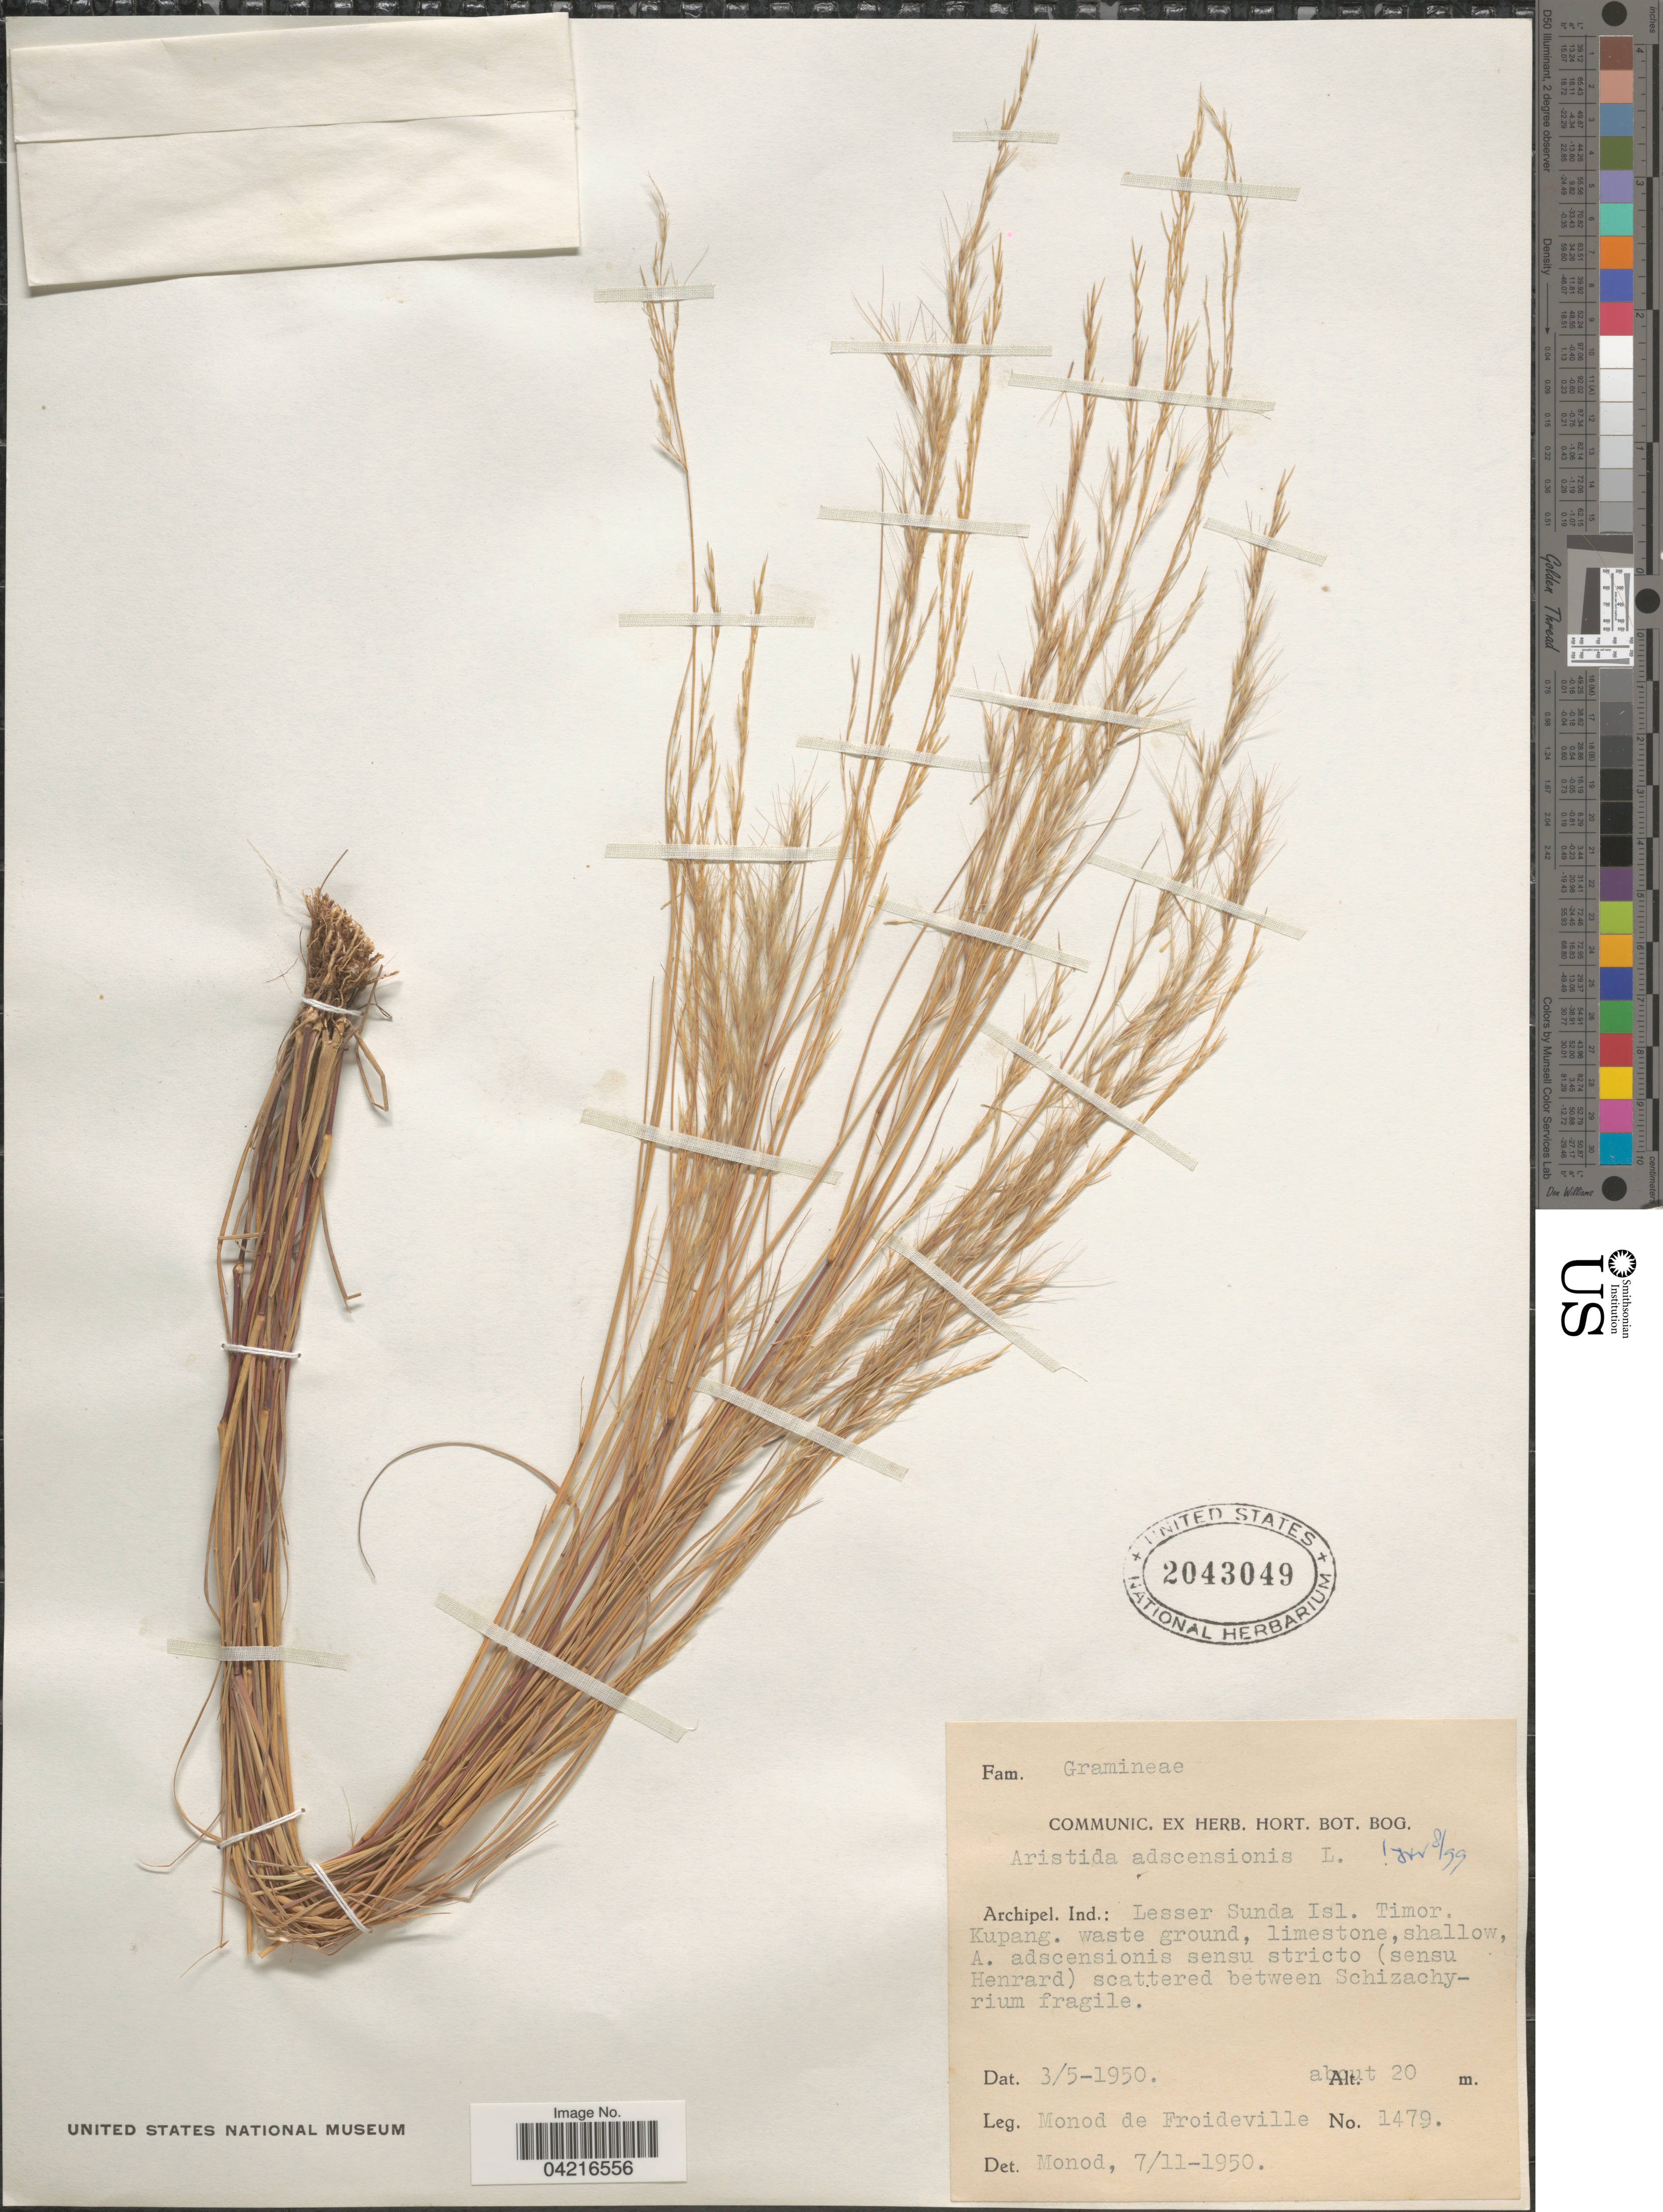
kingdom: Plantae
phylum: Tracheophyta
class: Liliopsida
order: Poales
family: Poaceae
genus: Aristida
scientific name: Aristida adscensionis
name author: L.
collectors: C. Monod de Froideville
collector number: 1479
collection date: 1950-05-03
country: Indonesia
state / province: Nusa Tenggara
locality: Archipel. Ind.: Lesser Sunda Isl. Timor Kupang.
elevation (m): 20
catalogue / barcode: US 2043049